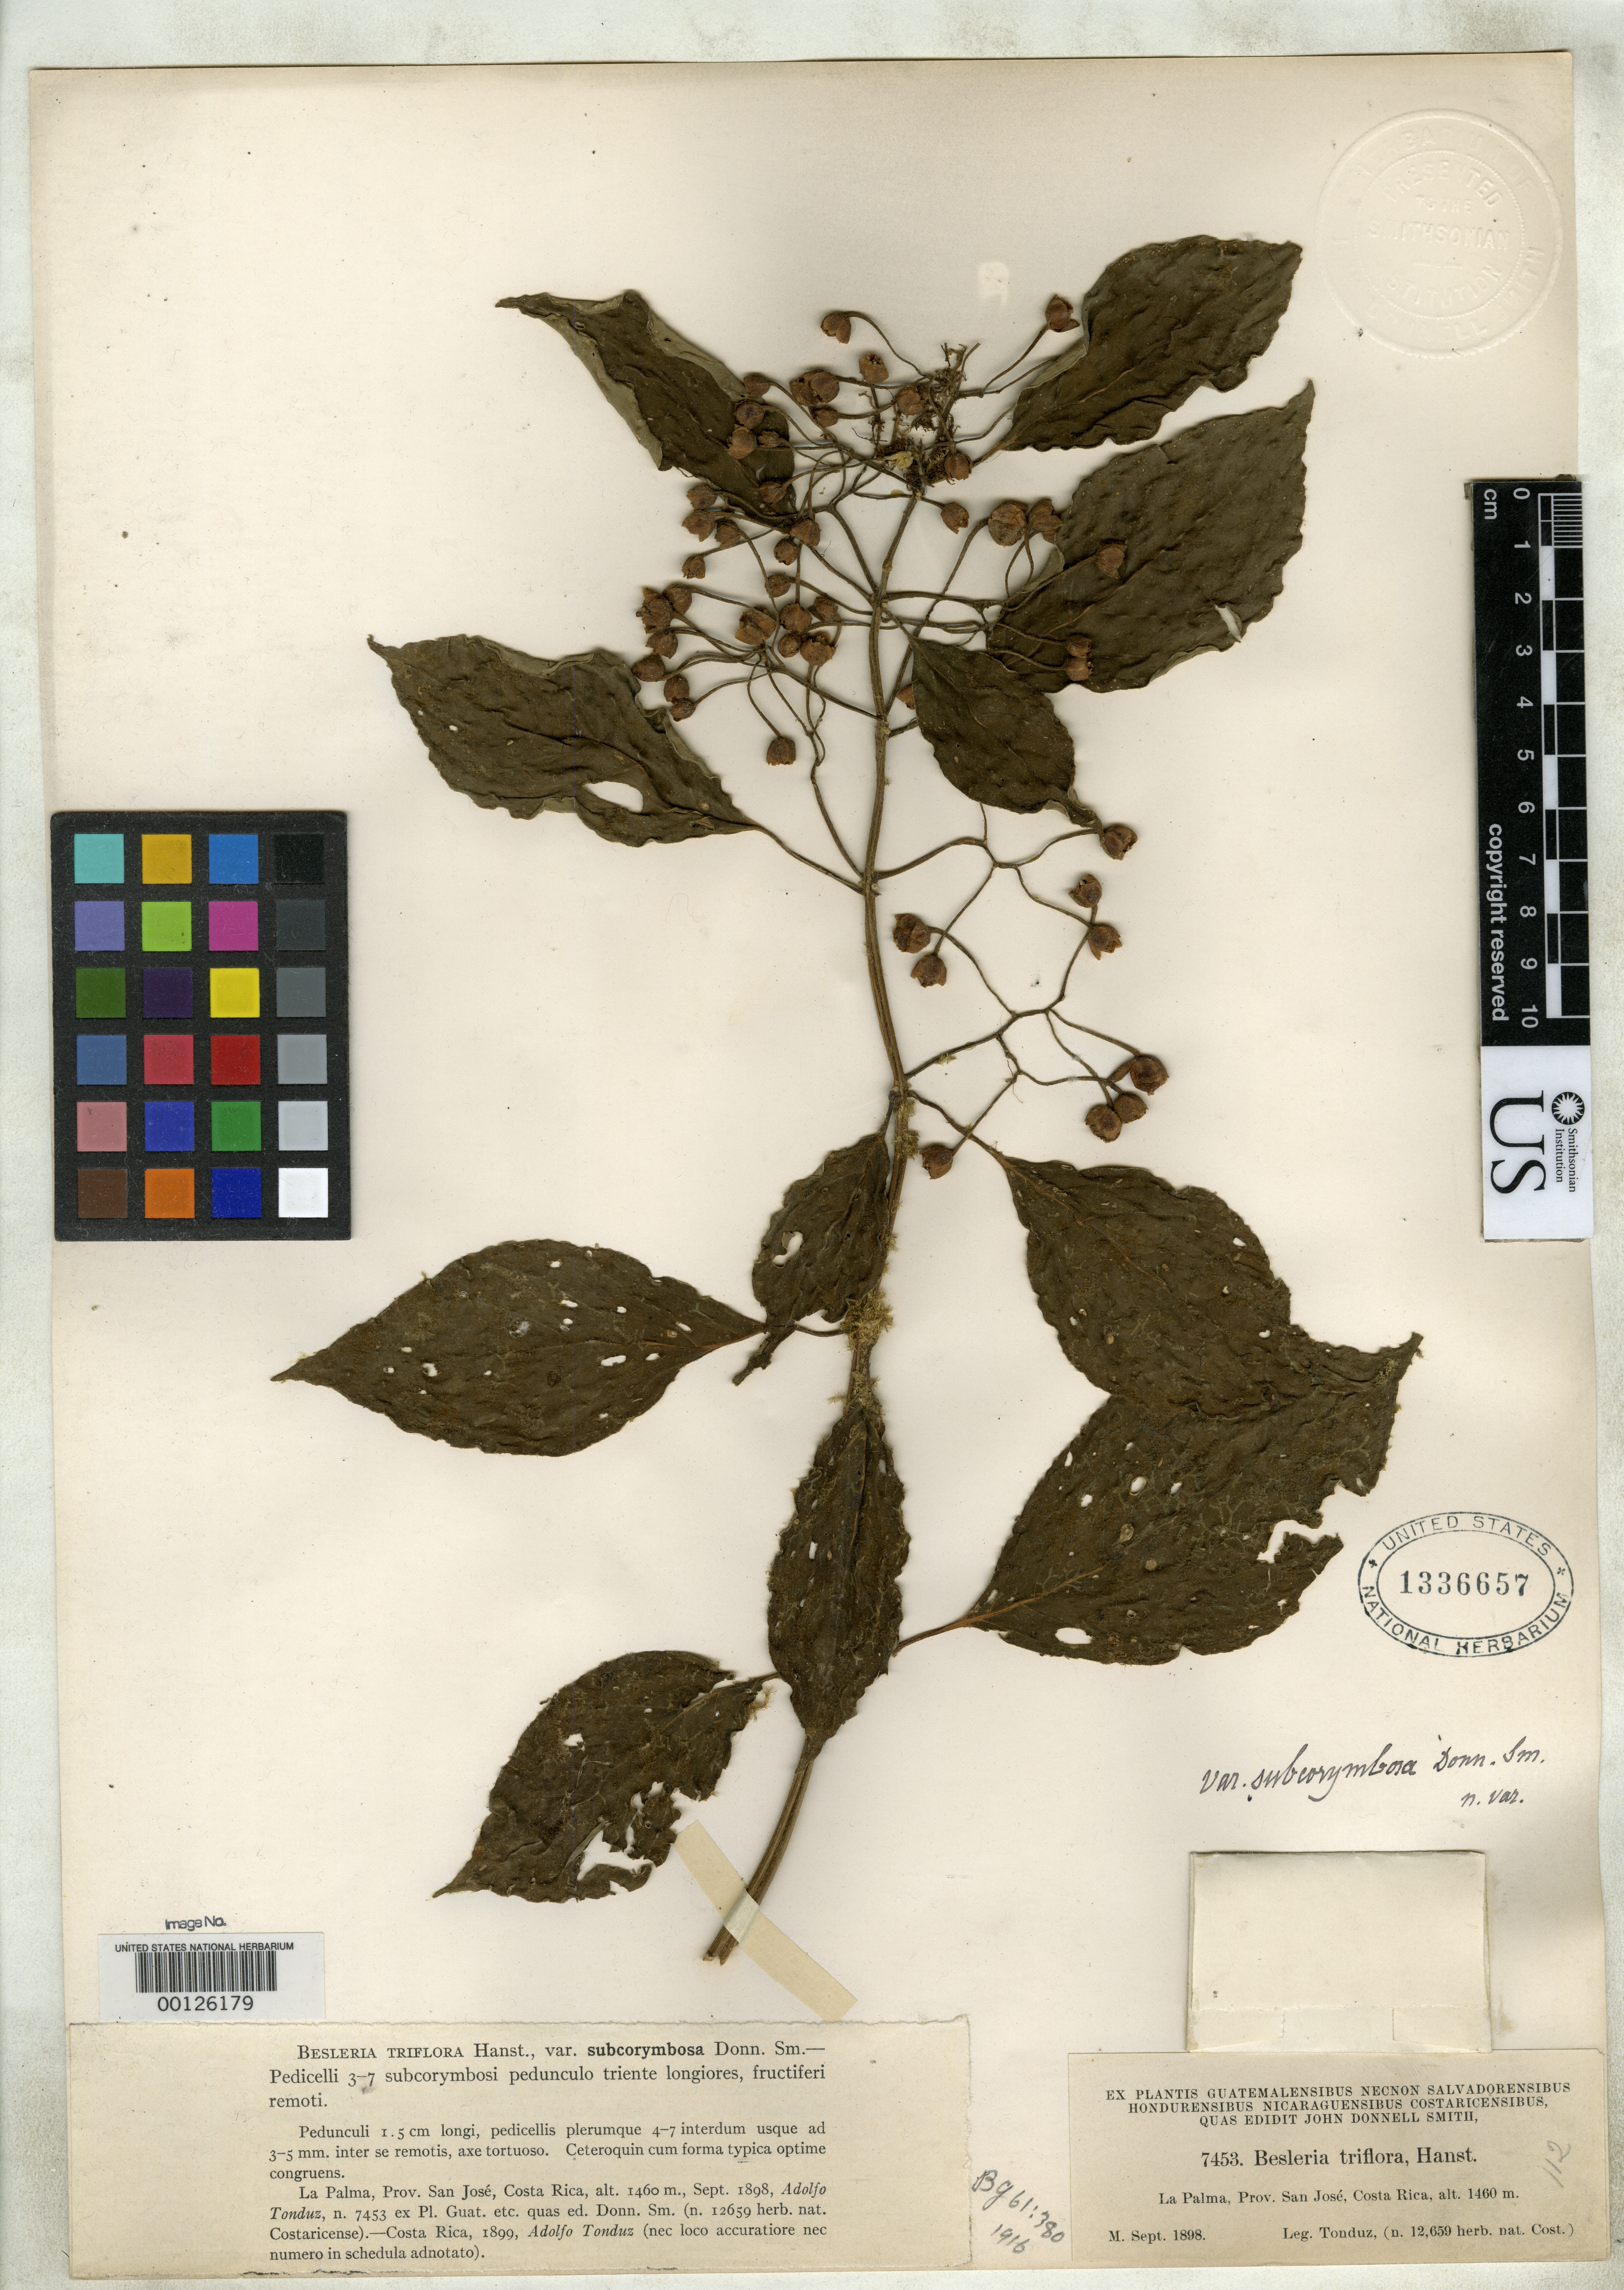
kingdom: Plantae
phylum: Tracheophyta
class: Magnoliopsida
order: Lamiales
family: Gesneriaceae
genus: Besleria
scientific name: Besleria triflora var. subcorymbosa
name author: Donn. Sm.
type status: Isosyntype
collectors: A. Tonduz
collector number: J.D.S. 7453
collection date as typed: Sep 1898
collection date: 1898-09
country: Costa Rica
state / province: San José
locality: La Palma.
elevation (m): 1460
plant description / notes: Tonduz [Donn. Sm.] 7453 = Tonduz [herb. nat. Costaricense] 12659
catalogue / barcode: US 1336657